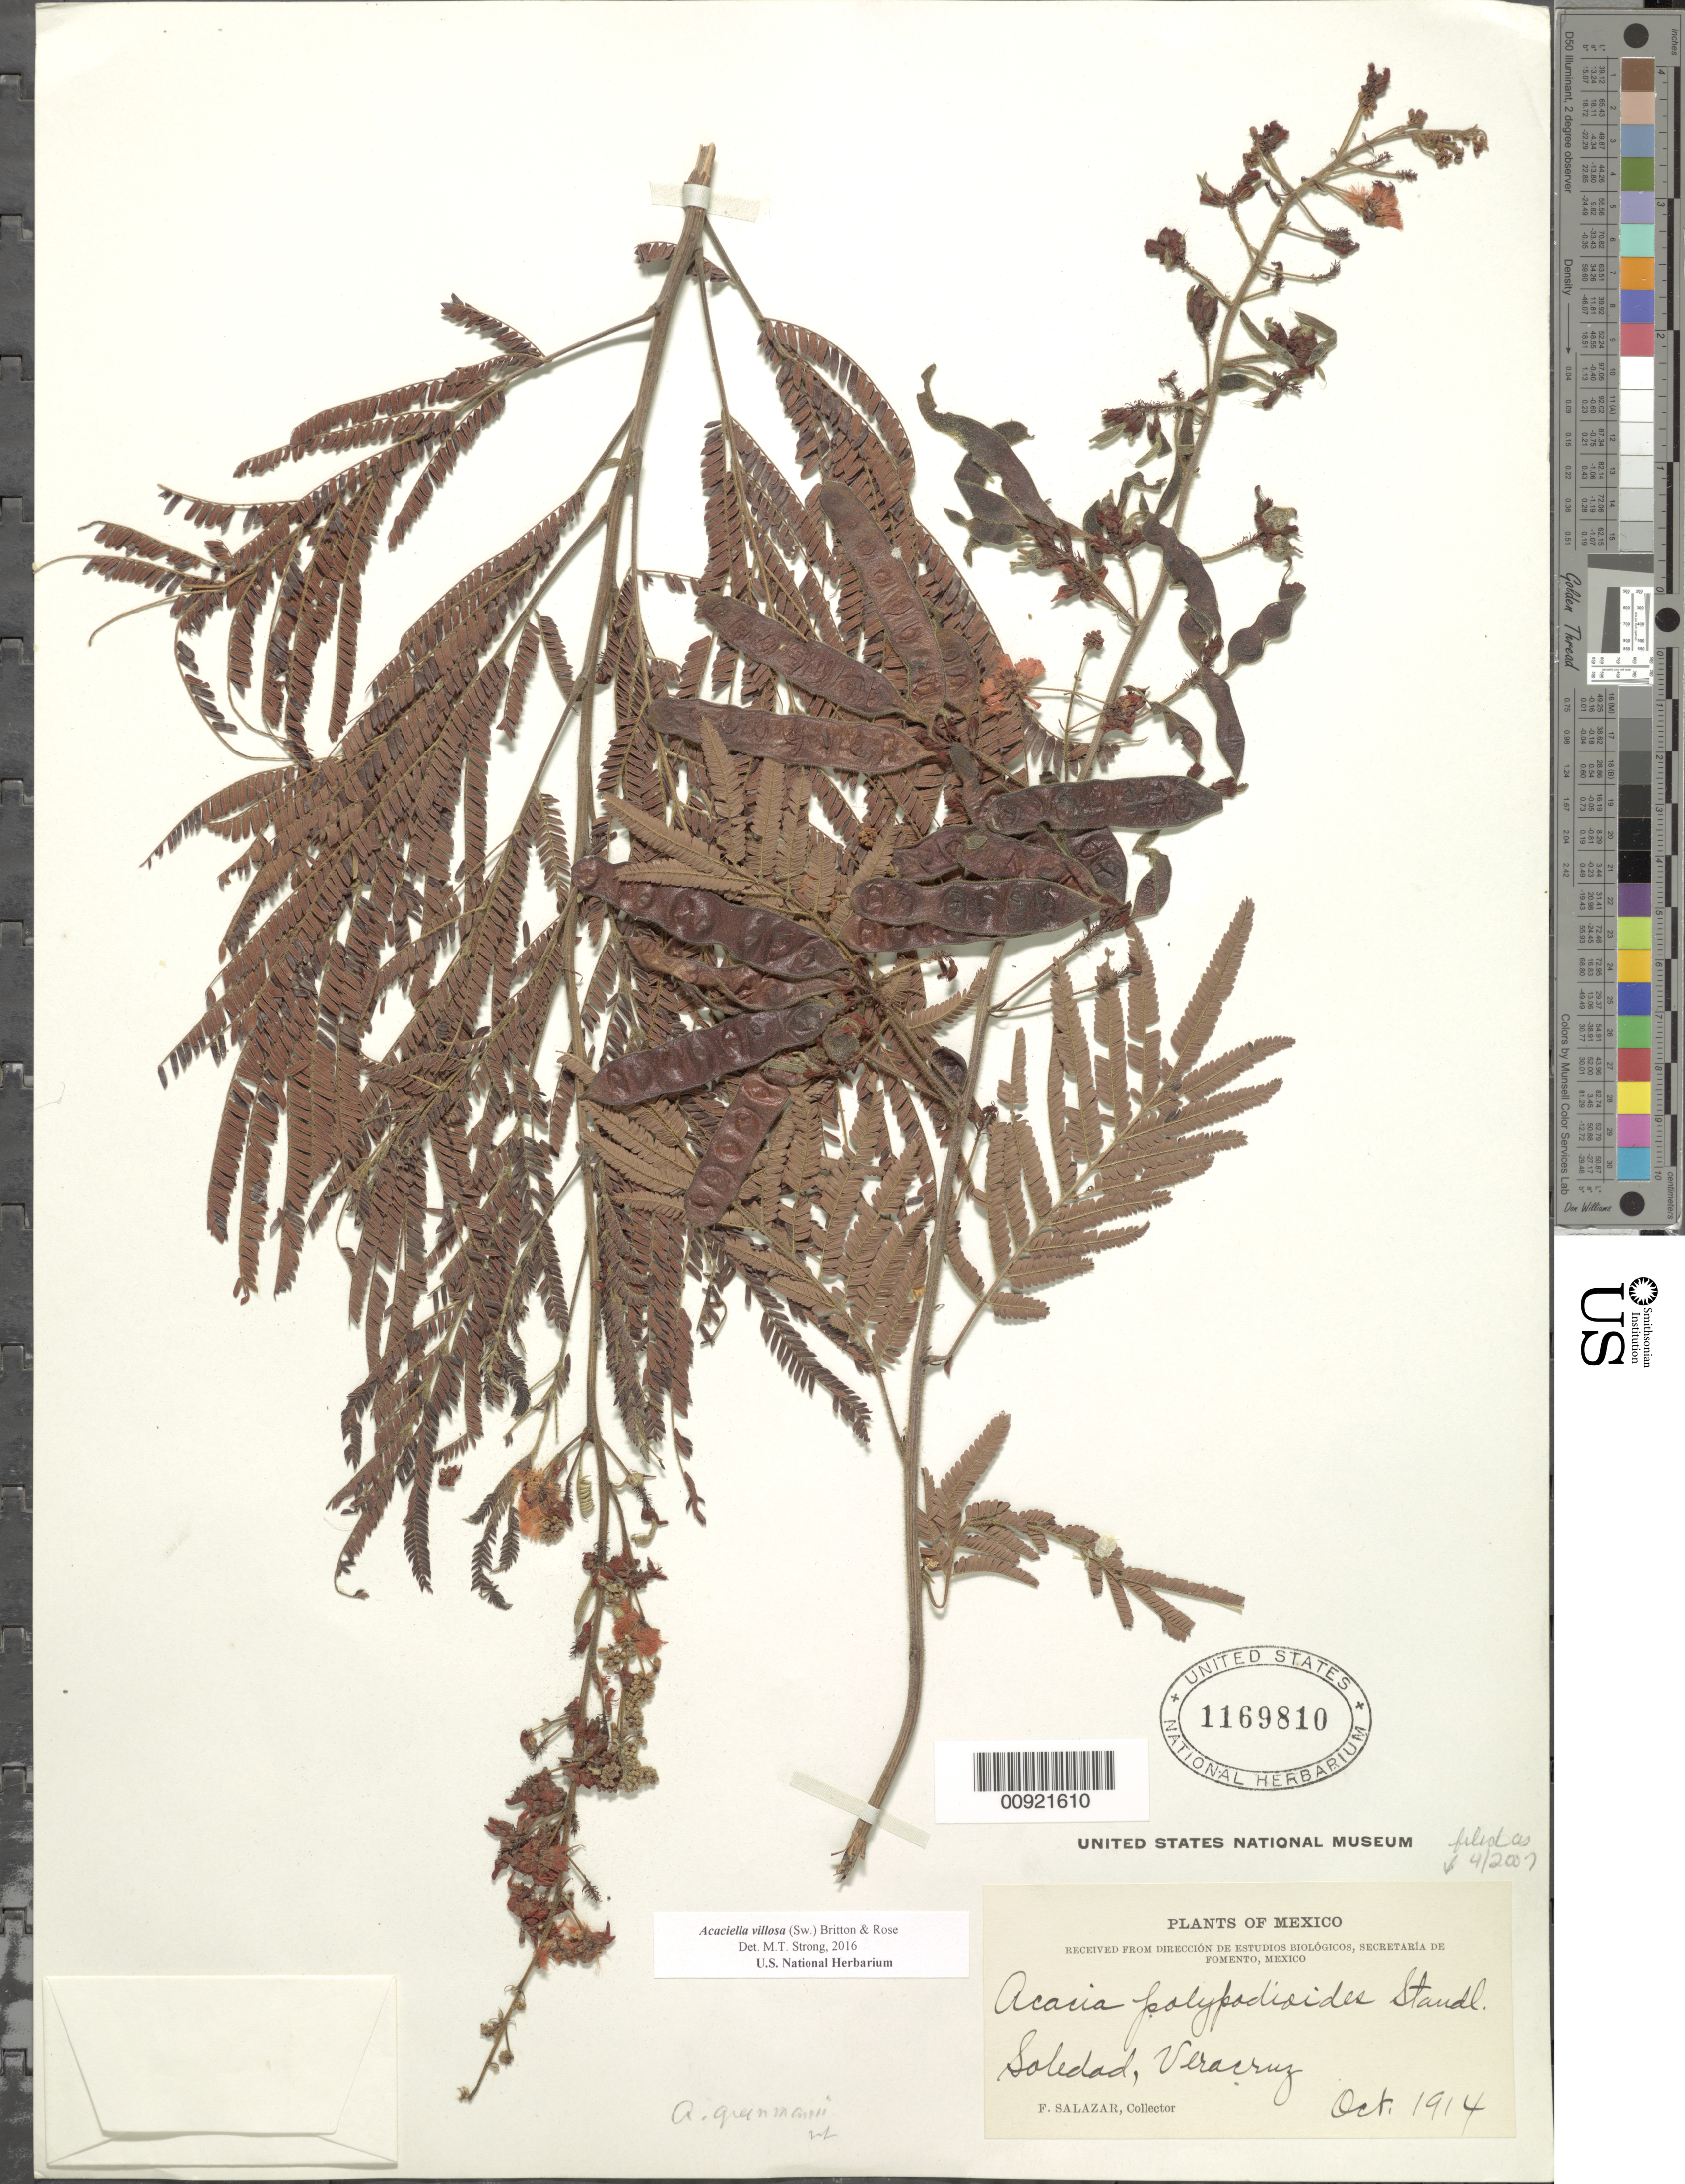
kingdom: Plantae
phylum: Tracheophyta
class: Magnoliopsida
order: Fabales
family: Fabaceae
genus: Acaciella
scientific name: Acaciella villosa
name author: (Sw.) Britton & Rose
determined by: Strong, M. T., (US), Smithsonian Institution - National Museum of Natural History (UNITED STATES)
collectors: F. Salazar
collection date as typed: Oct 1914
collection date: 1914-10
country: Mexico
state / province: Veracruz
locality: Soledad, Veracruz.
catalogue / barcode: US 1169810